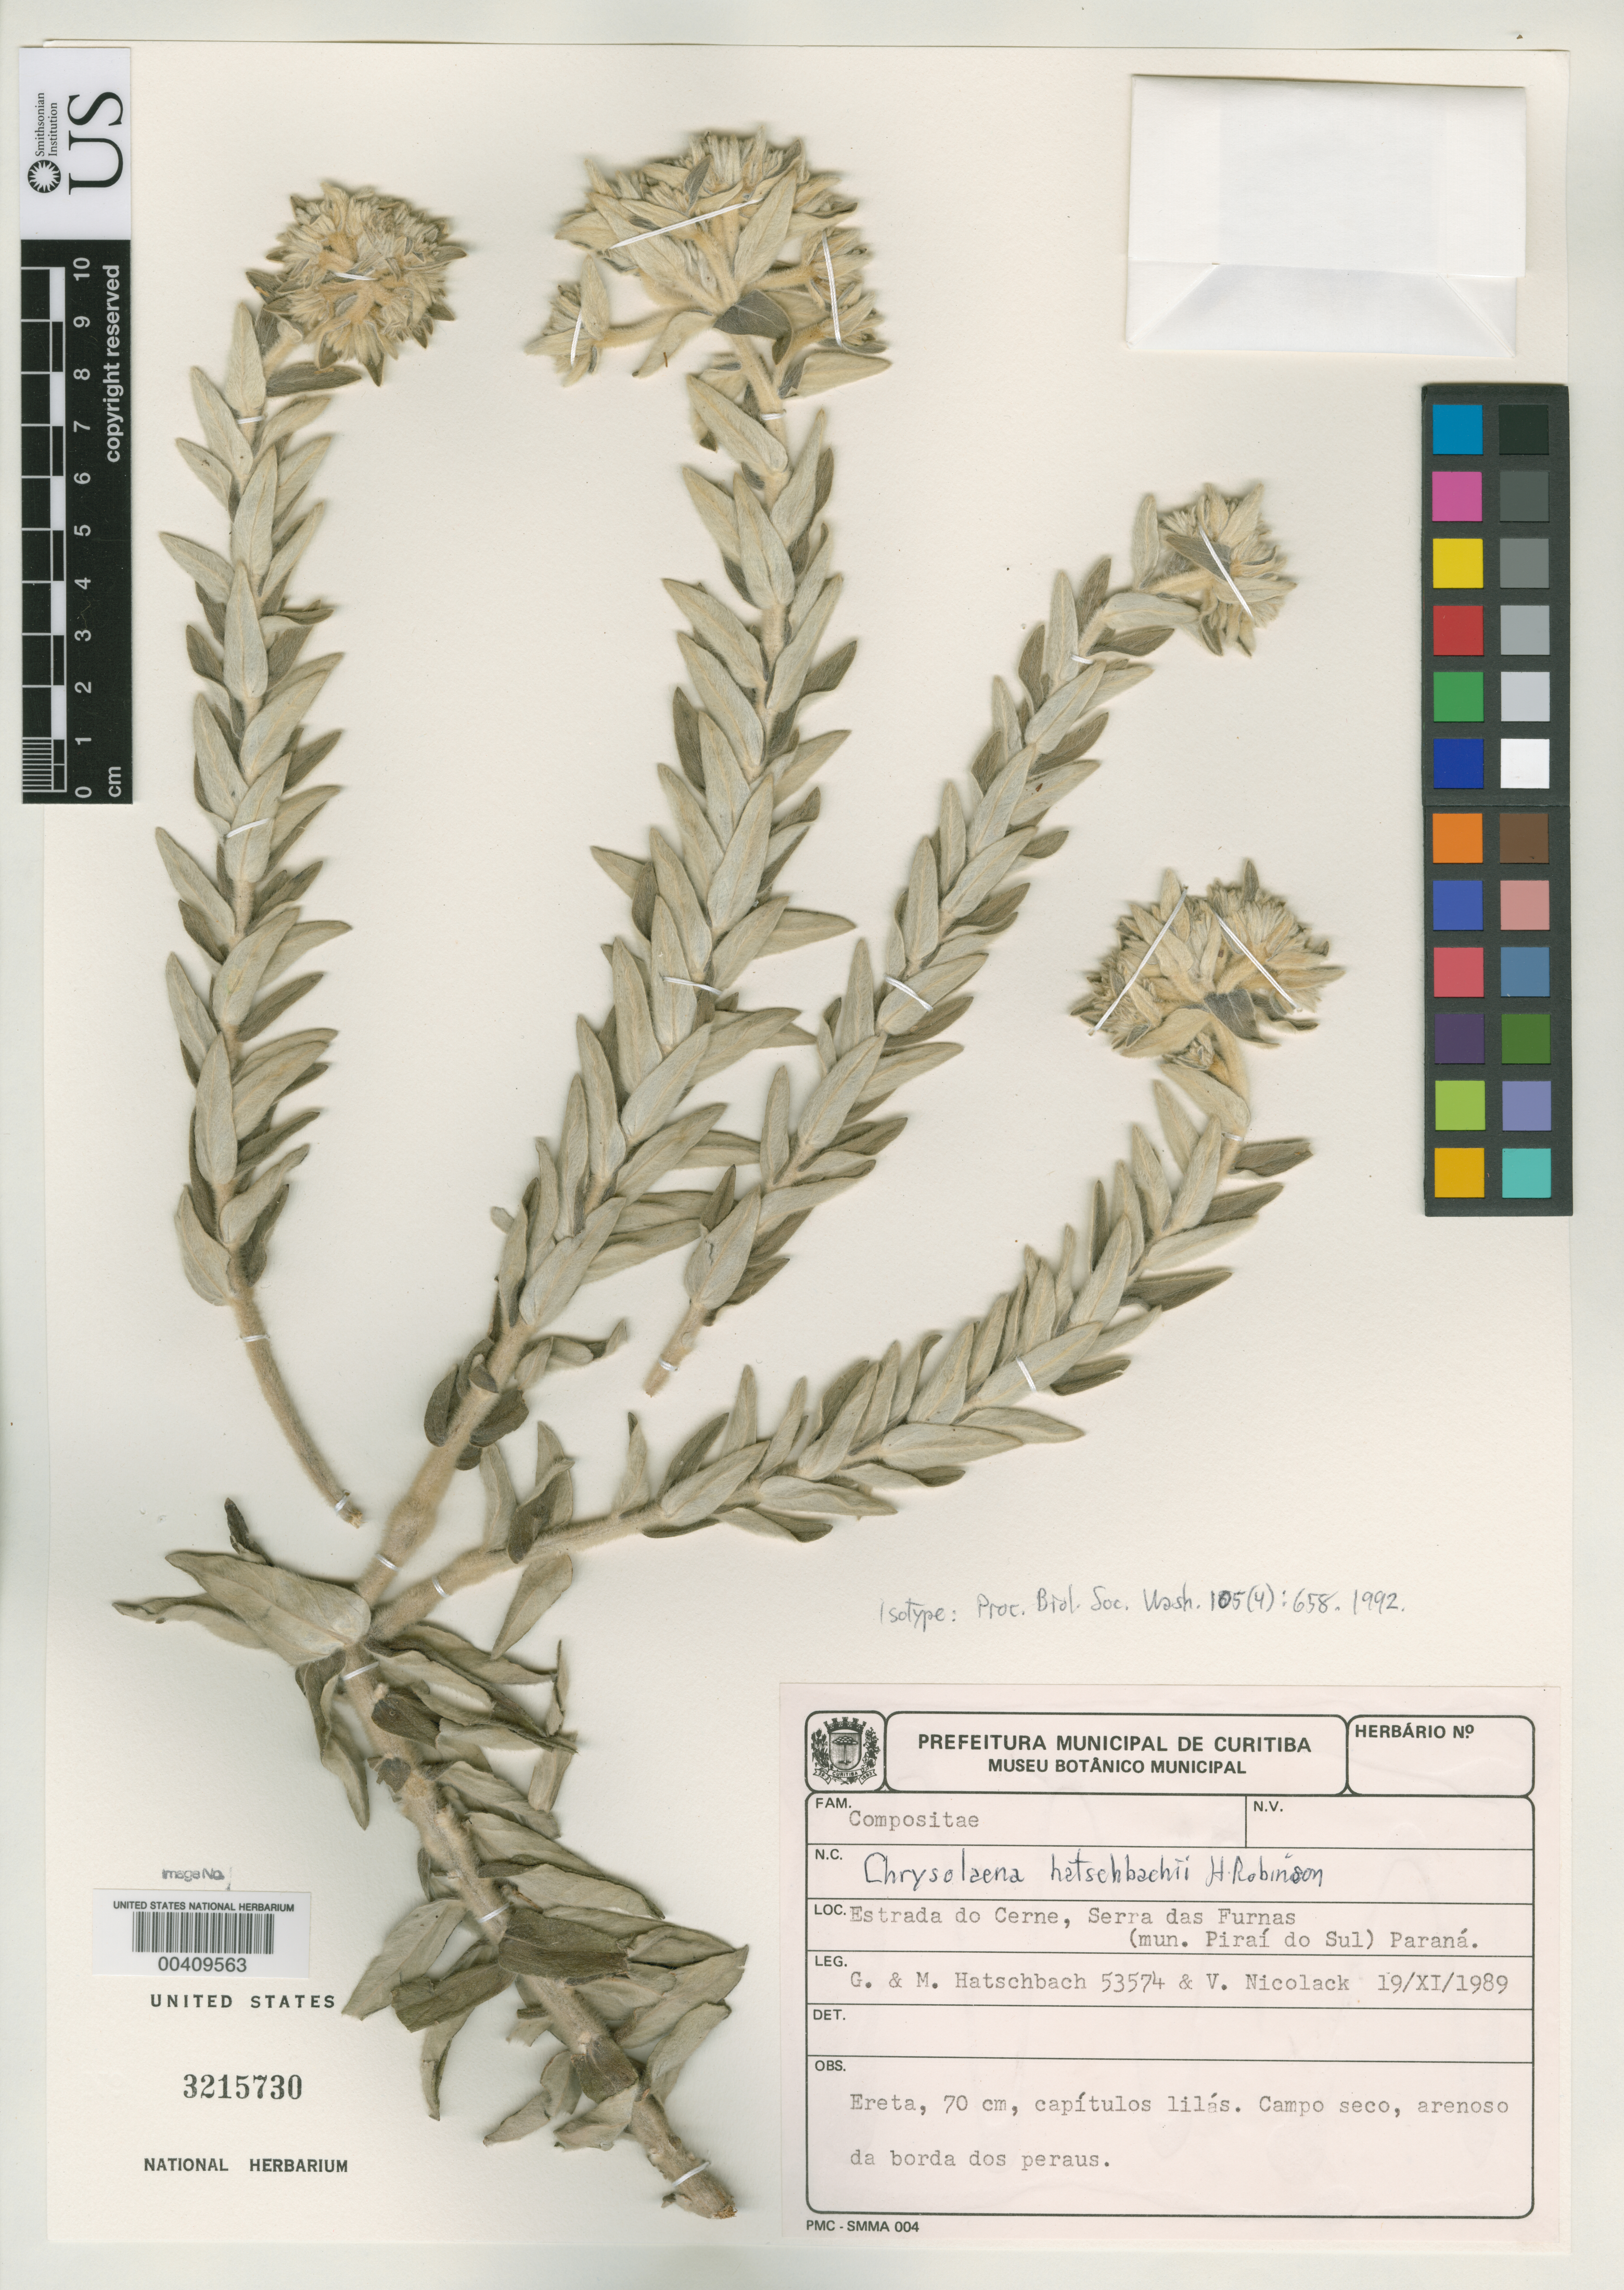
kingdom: Plantae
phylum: Tracheophyta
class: Magnoliopsida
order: Asterales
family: Asteraceae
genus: Chrysolaena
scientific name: Chrysolaena hatschbachii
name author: H. Rob.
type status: Isotype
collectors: G. Hatschbach, M. M. Hatschbach & V. Nicolack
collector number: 53574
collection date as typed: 19 Nov 1989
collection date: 1989-11-19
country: Brazil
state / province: Paraná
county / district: Piraí do Sul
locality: Estrada do Cerne, Serra das Furnas.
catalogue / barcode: US 3215730